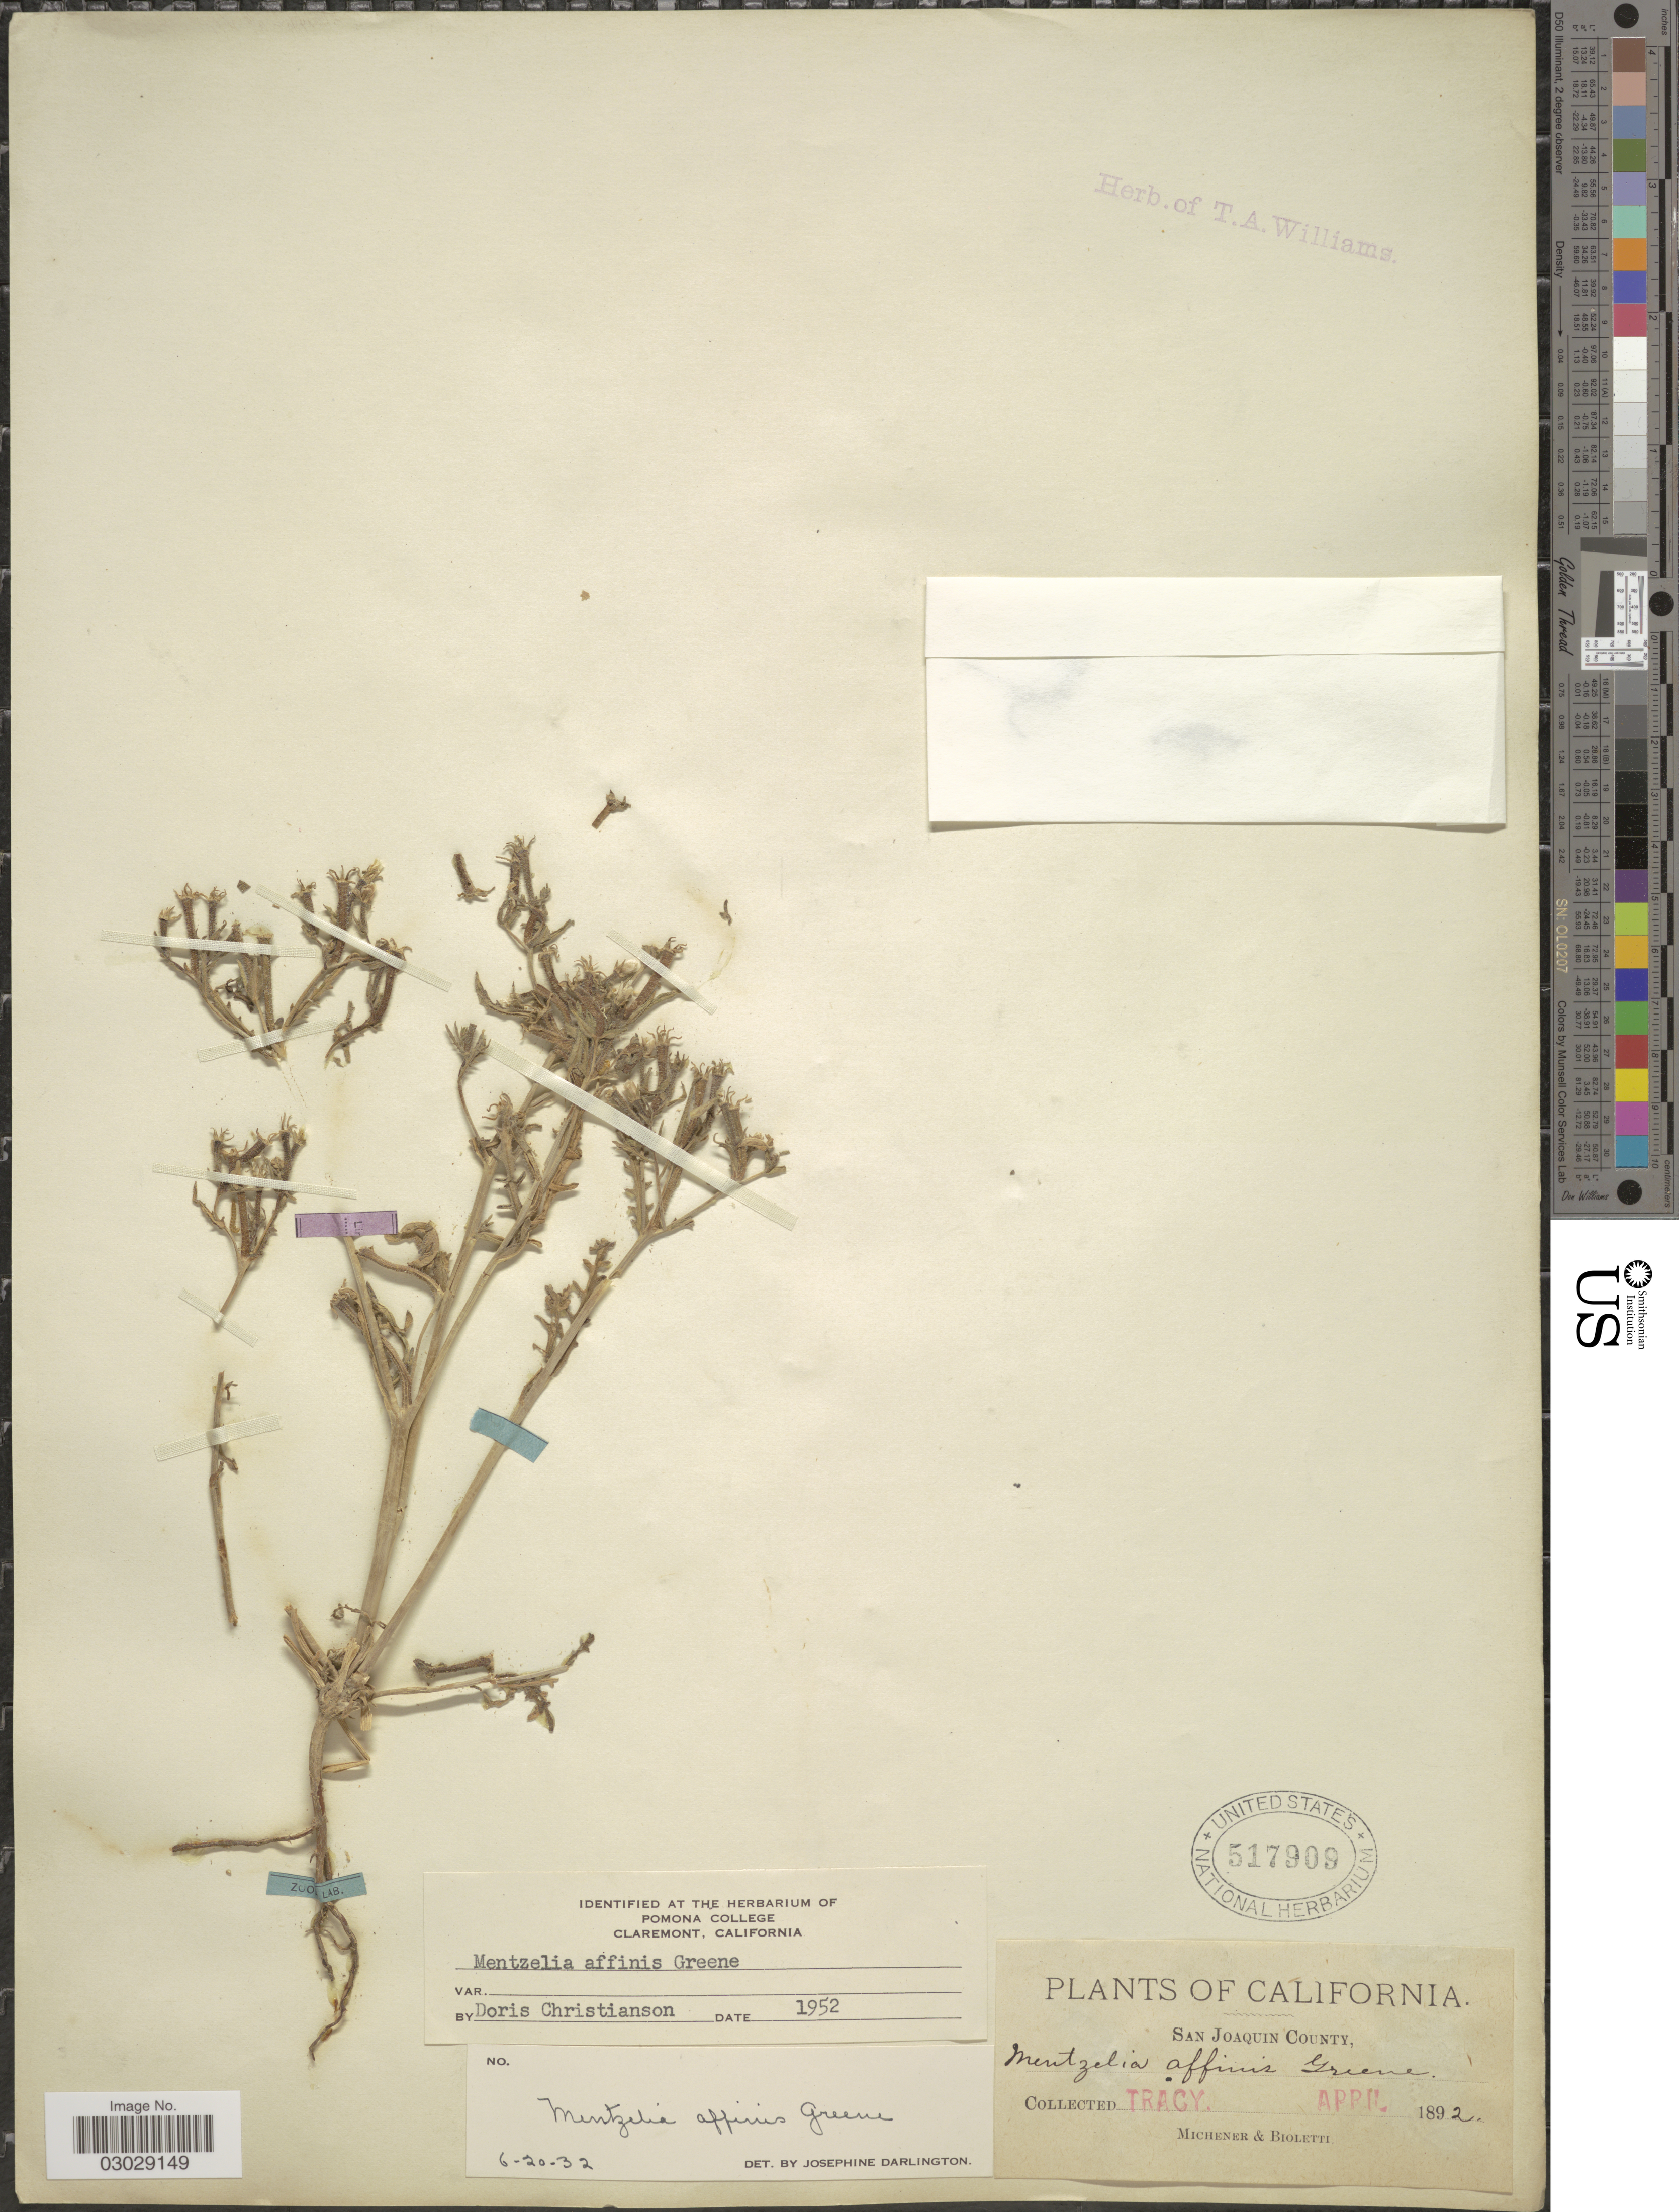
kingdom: Plantae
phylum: Tracheophyta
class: Magnoliopsida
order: Cornales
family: Loasaceae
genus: Mentzelia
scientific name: Mentzelia affinis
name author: Greene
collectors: -. Tracy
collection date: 1892-04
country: United States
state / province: California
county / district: San Joaquin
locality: San Joaquin County.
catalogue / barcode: US 517909